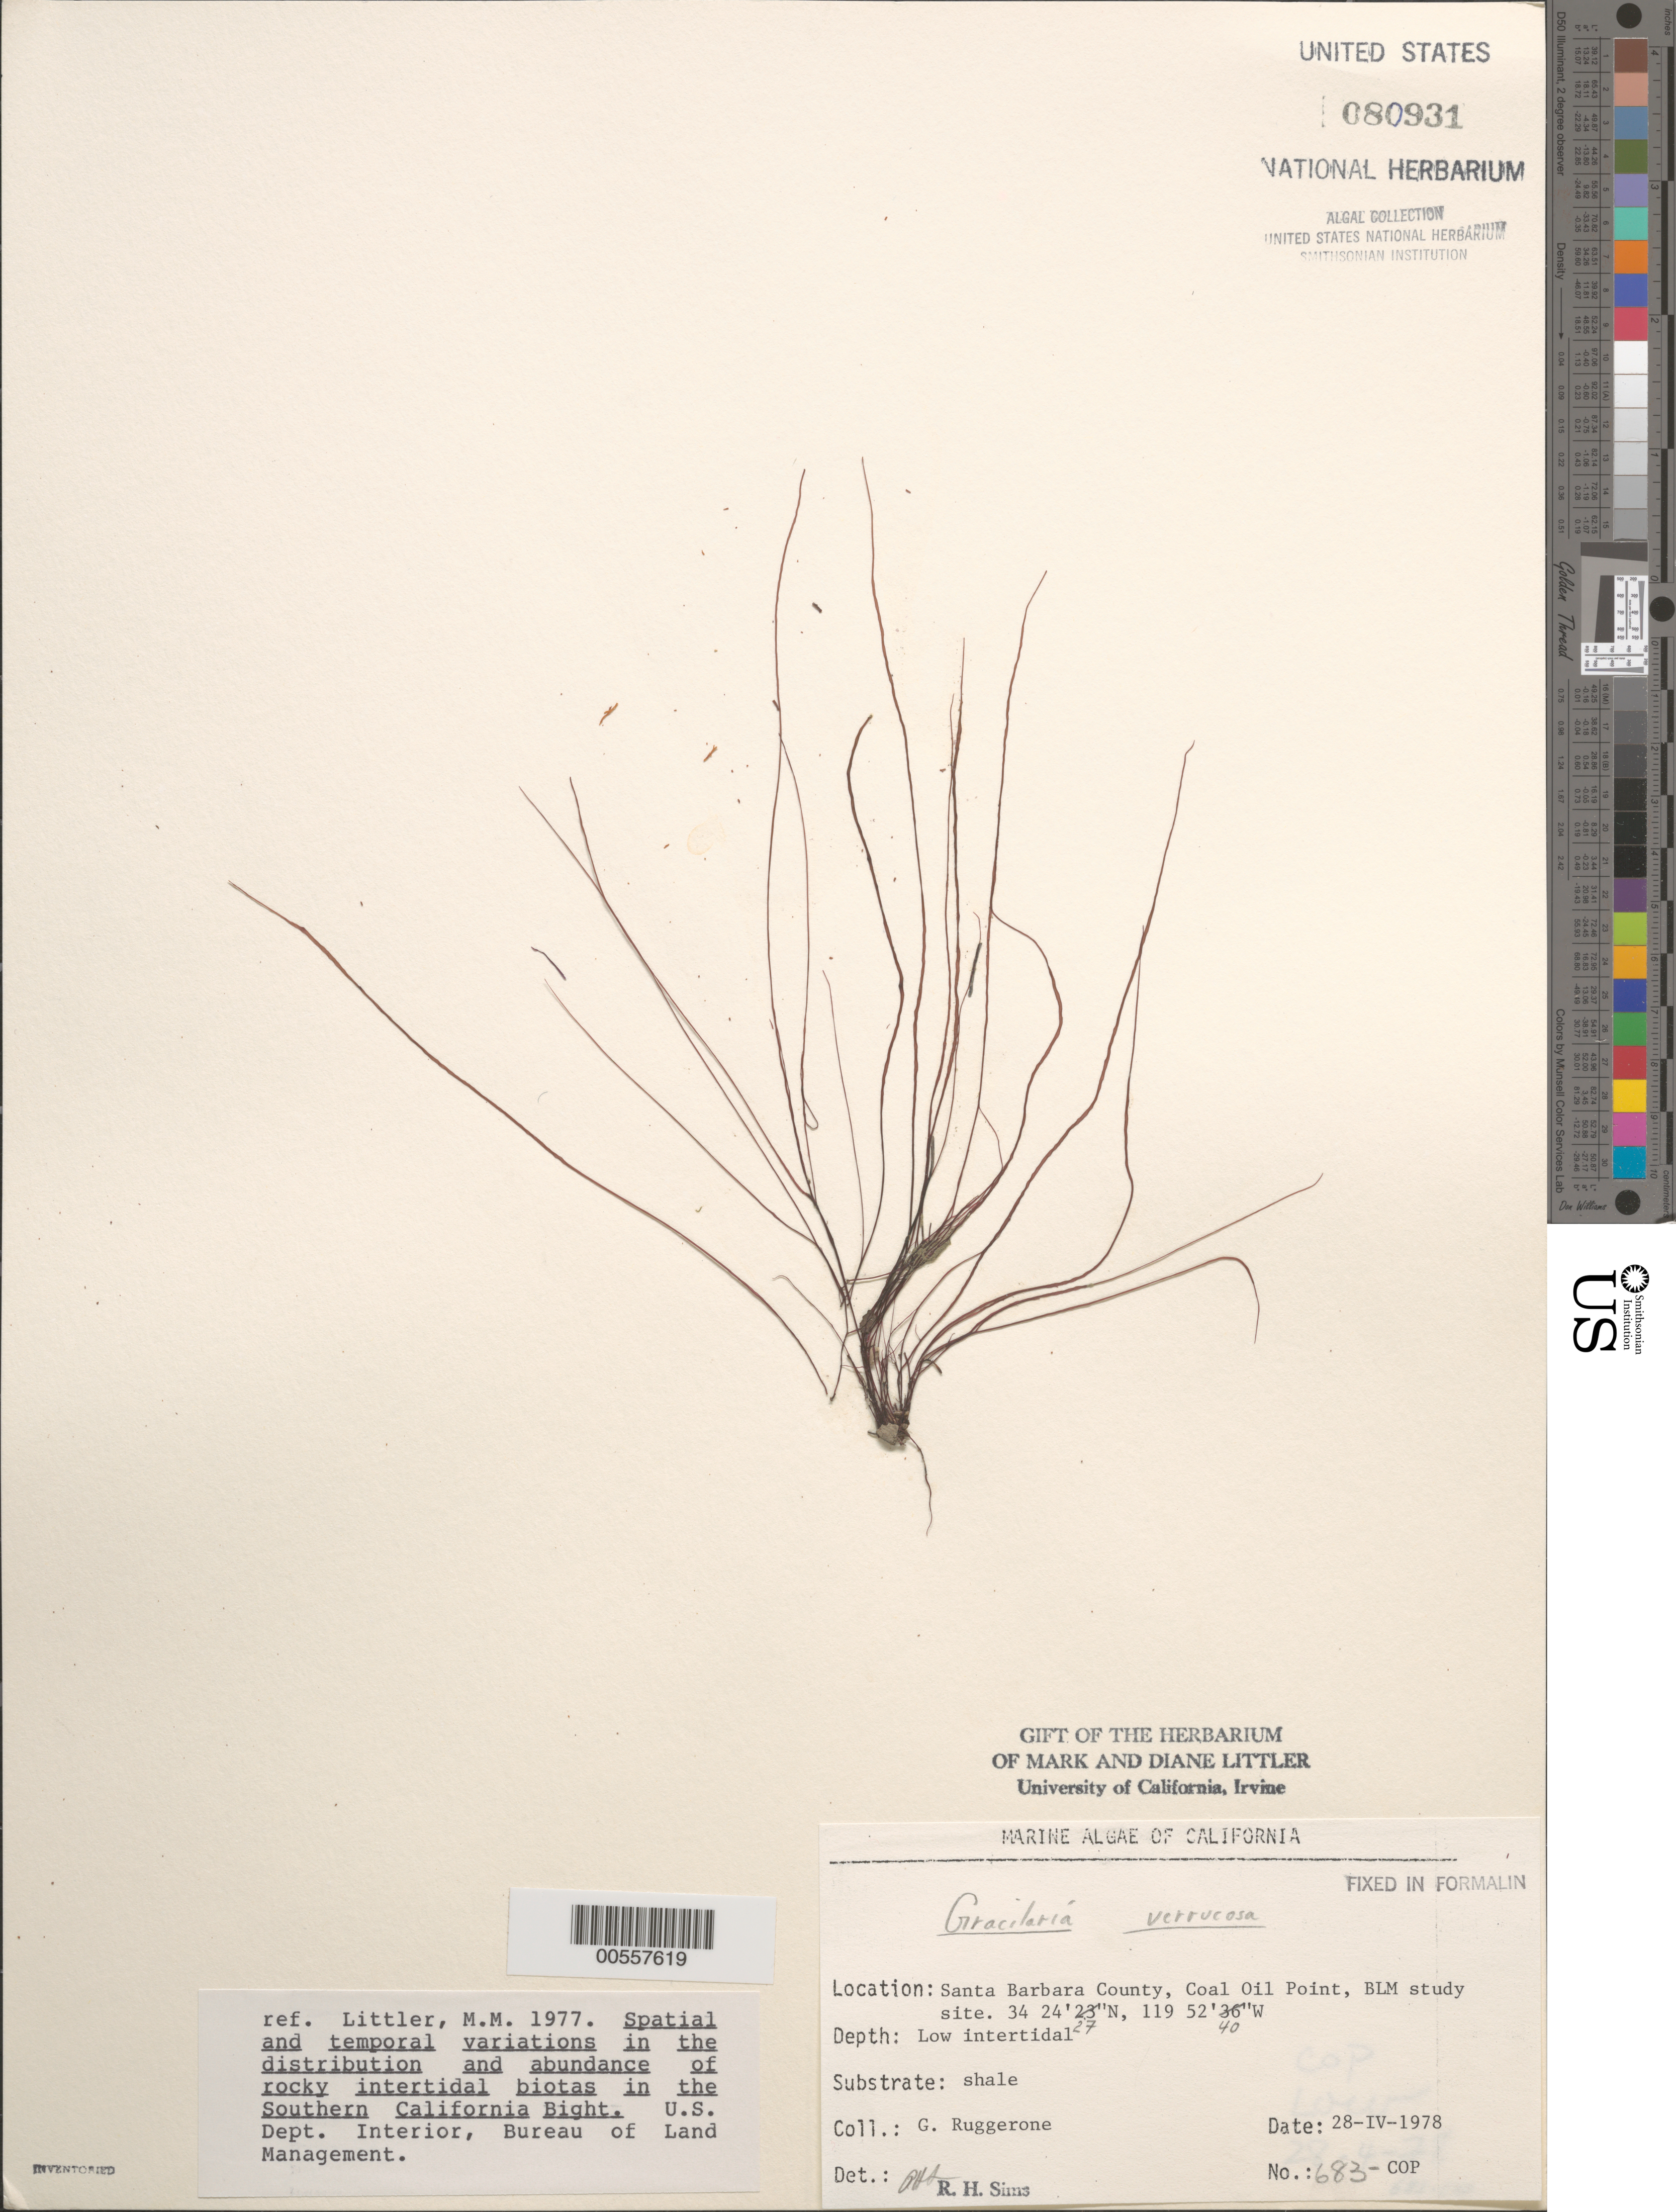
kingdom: Plantae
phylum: Rhodophyta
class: Florideophyceae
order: Gracilariales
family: Gracilariaceae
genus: Gracilariopsis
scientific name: Gracilariopsis longissima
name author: (S.G. Gmel.) Steentoft et al.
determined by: Algae name updating Project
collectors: G. Ruggerone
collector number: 683-cop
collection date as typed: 28 Apr 1978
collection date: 1978-04-28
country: United States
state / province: California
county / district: Santa Barbara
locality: Coal Oil Point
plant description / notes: BLM-SOCALBIGHT Rocky Intertidal Survey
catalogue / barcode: US 80931